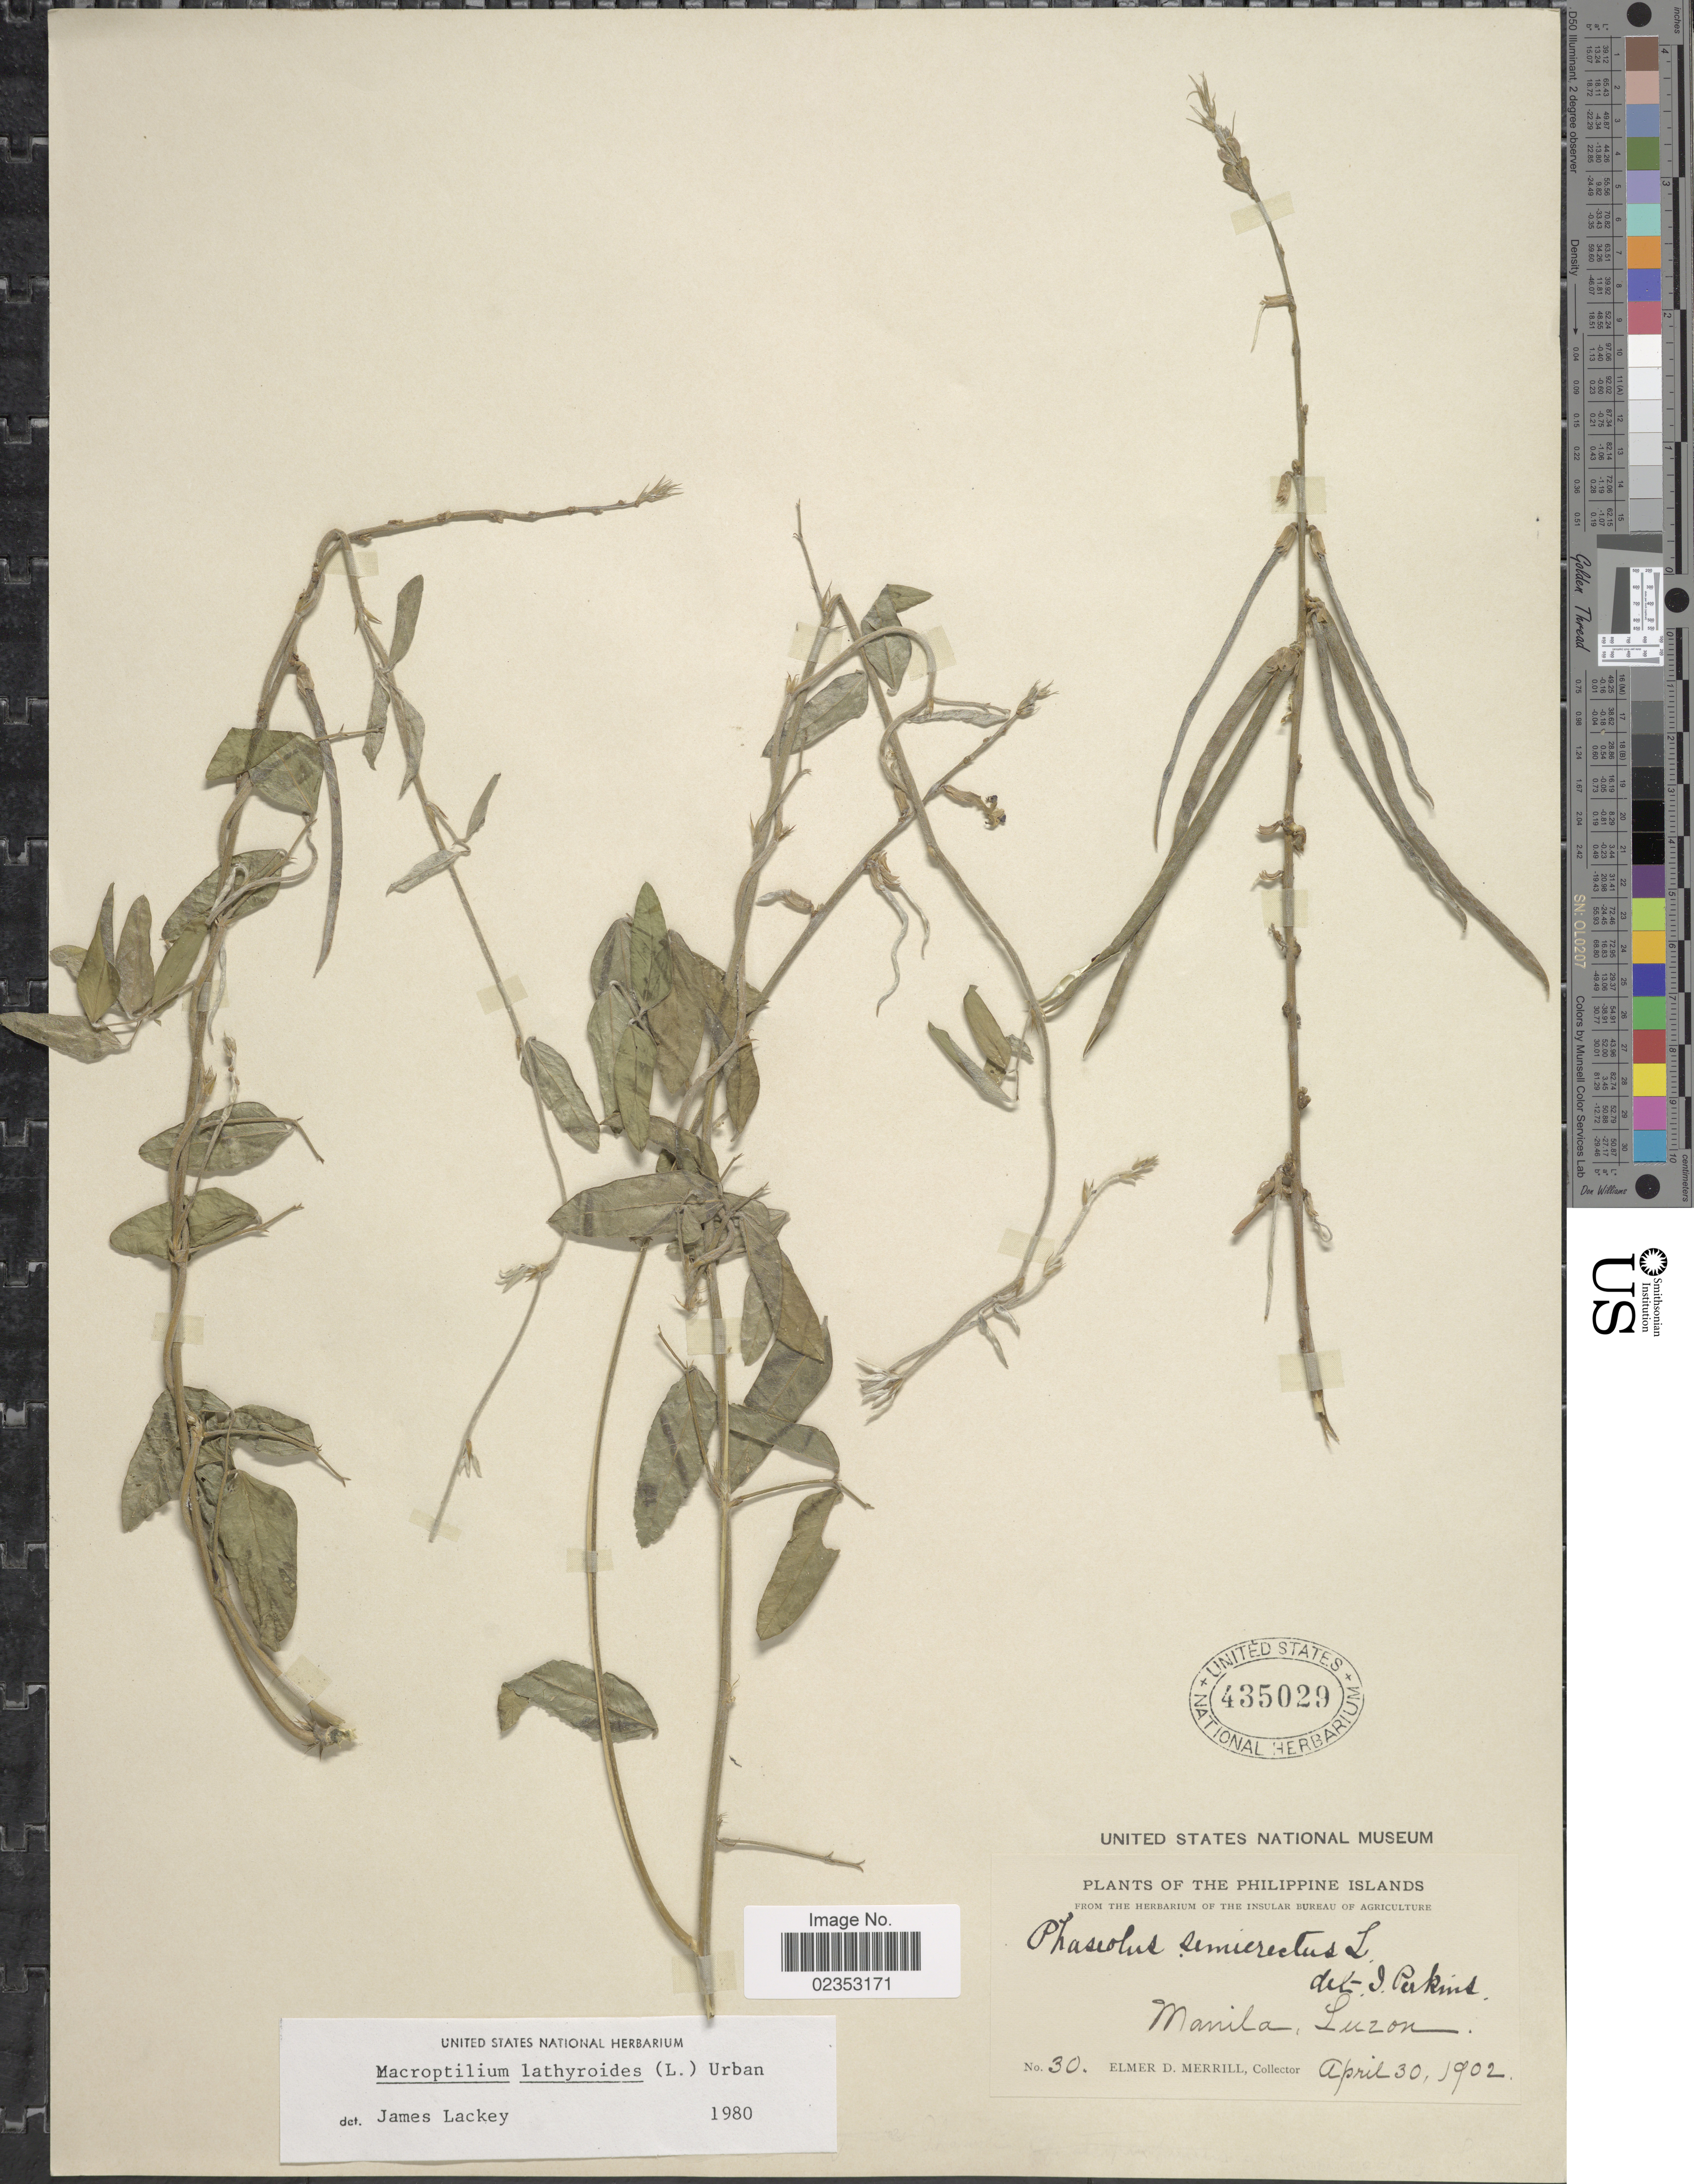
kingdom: Plantae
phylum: Tracheophyta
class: Magnoliopsida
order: Fabales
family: Fabaceae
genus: Macroptilium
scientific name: Macroptilium lathyroides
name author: (L.) Urb.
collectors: E. D. Merrill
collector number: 30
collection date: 1902-04-30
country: Philippines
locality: Philippine Islands. Manila, Luzon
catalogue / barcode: US 435029